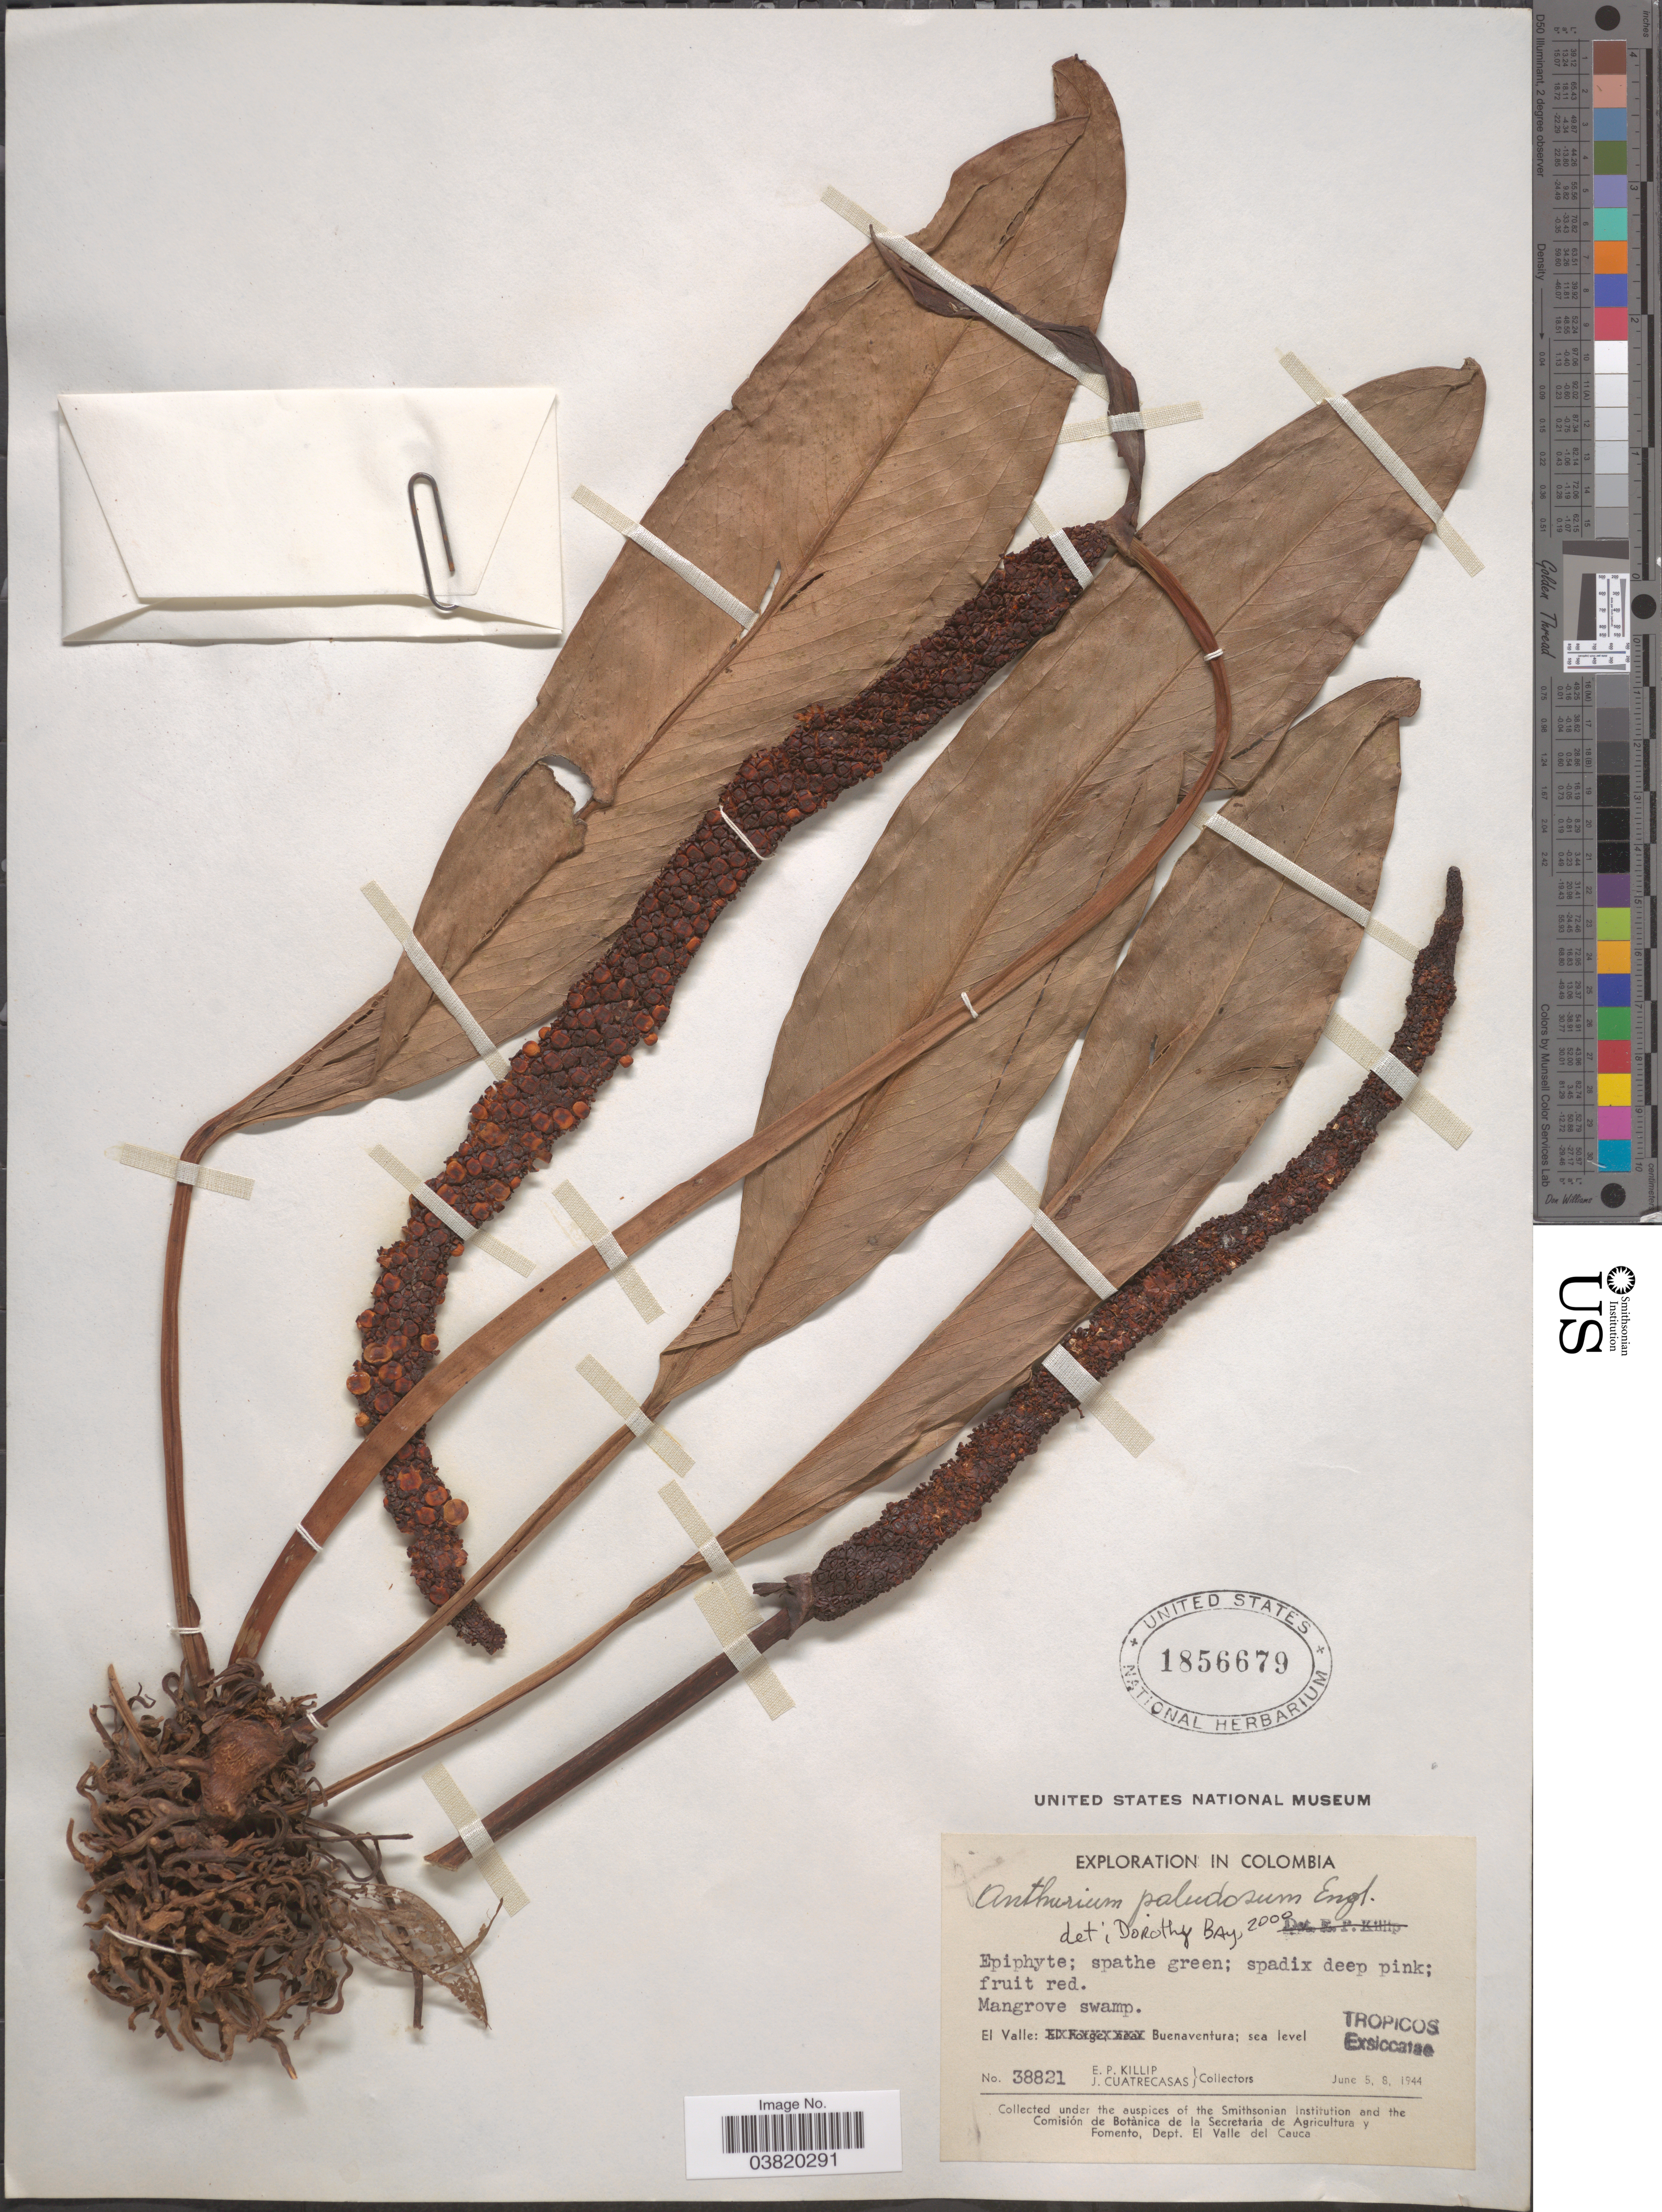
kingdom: Plantae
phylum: Tracheophyta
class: Liliopsida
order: Alismatales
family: Araceae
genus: Anthurium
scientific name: Anthurium paludosum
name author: Engl.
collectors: E. P. Killip & J. Cuatrecasas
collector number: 38821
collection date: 1944-06-05/1944-06-08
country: Colombia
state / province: Valle del Cauca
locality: El Valle: Buenaventura.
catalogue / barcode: US 1856679